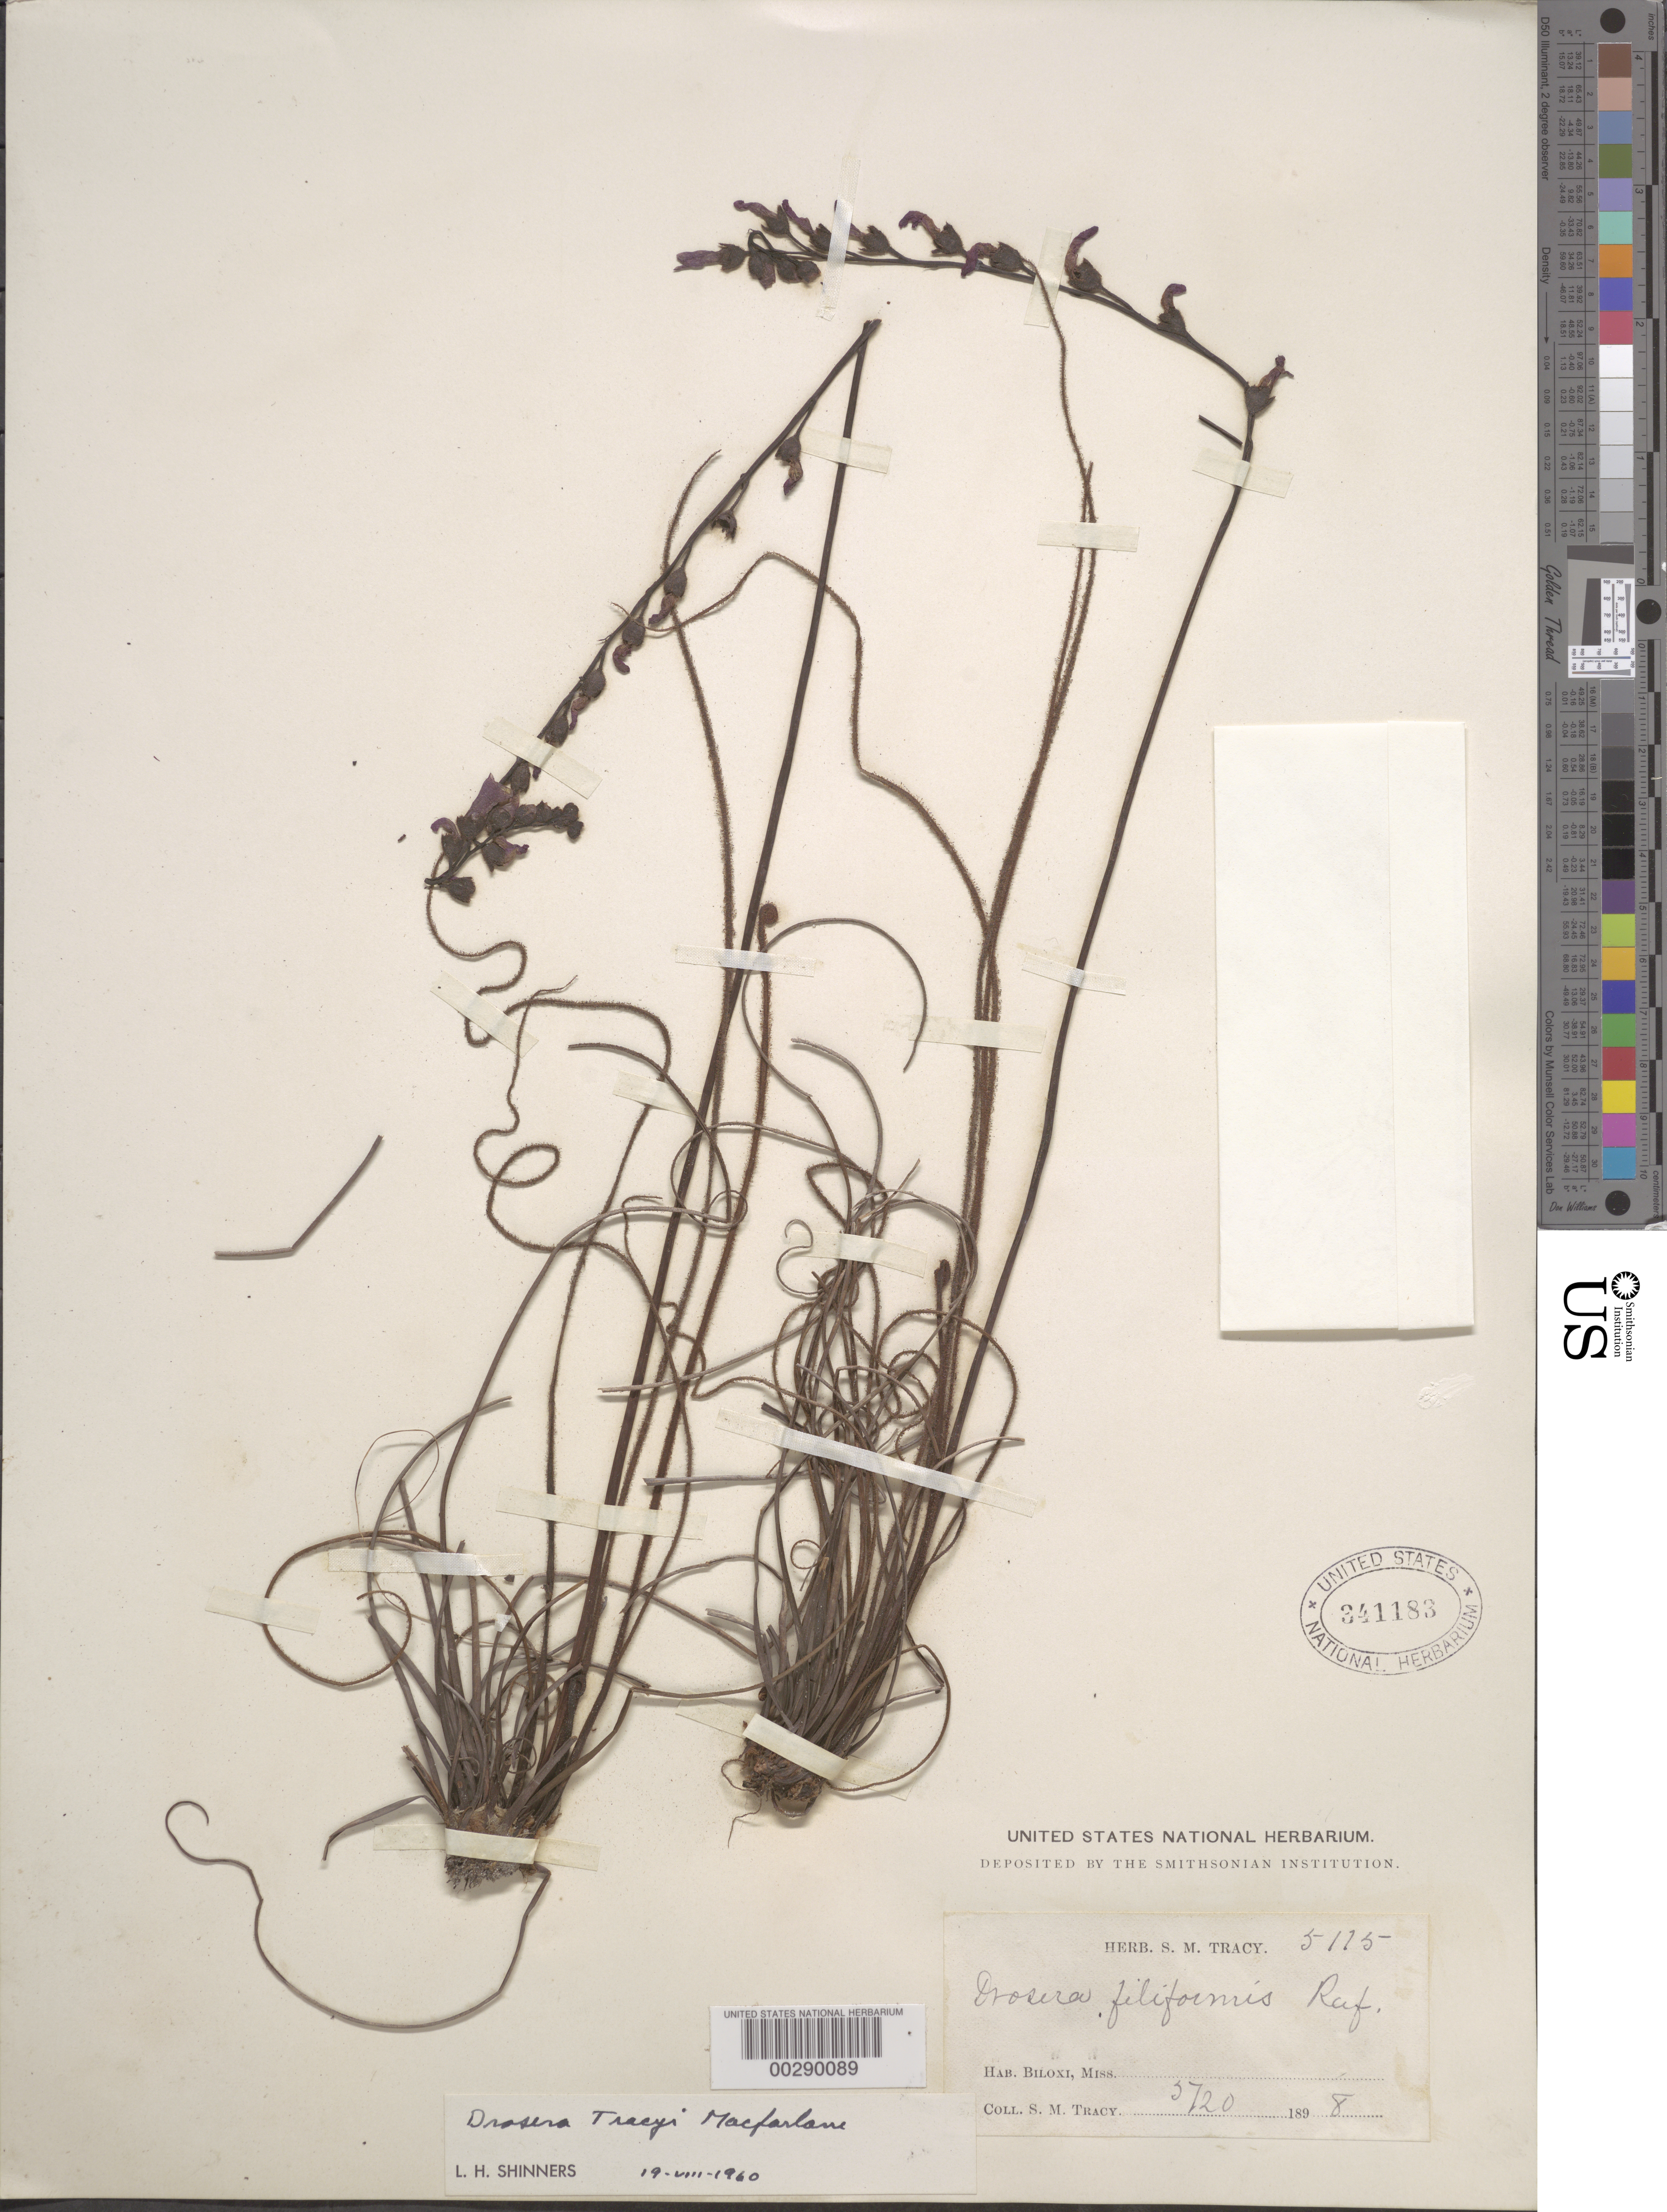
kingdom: Plantae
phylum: Tracheophyta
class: Magnoliopsida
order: Caryophyllales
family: Droseraceae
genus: Drosera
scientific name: Drosera tracyi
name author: Macfarl.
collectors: S. M. Tracy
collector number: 5115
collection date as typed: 20 May 1908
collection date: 1908-05-20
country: United States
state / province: Mississippi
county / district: Harrison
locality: Biloxi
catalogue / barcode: US 341183